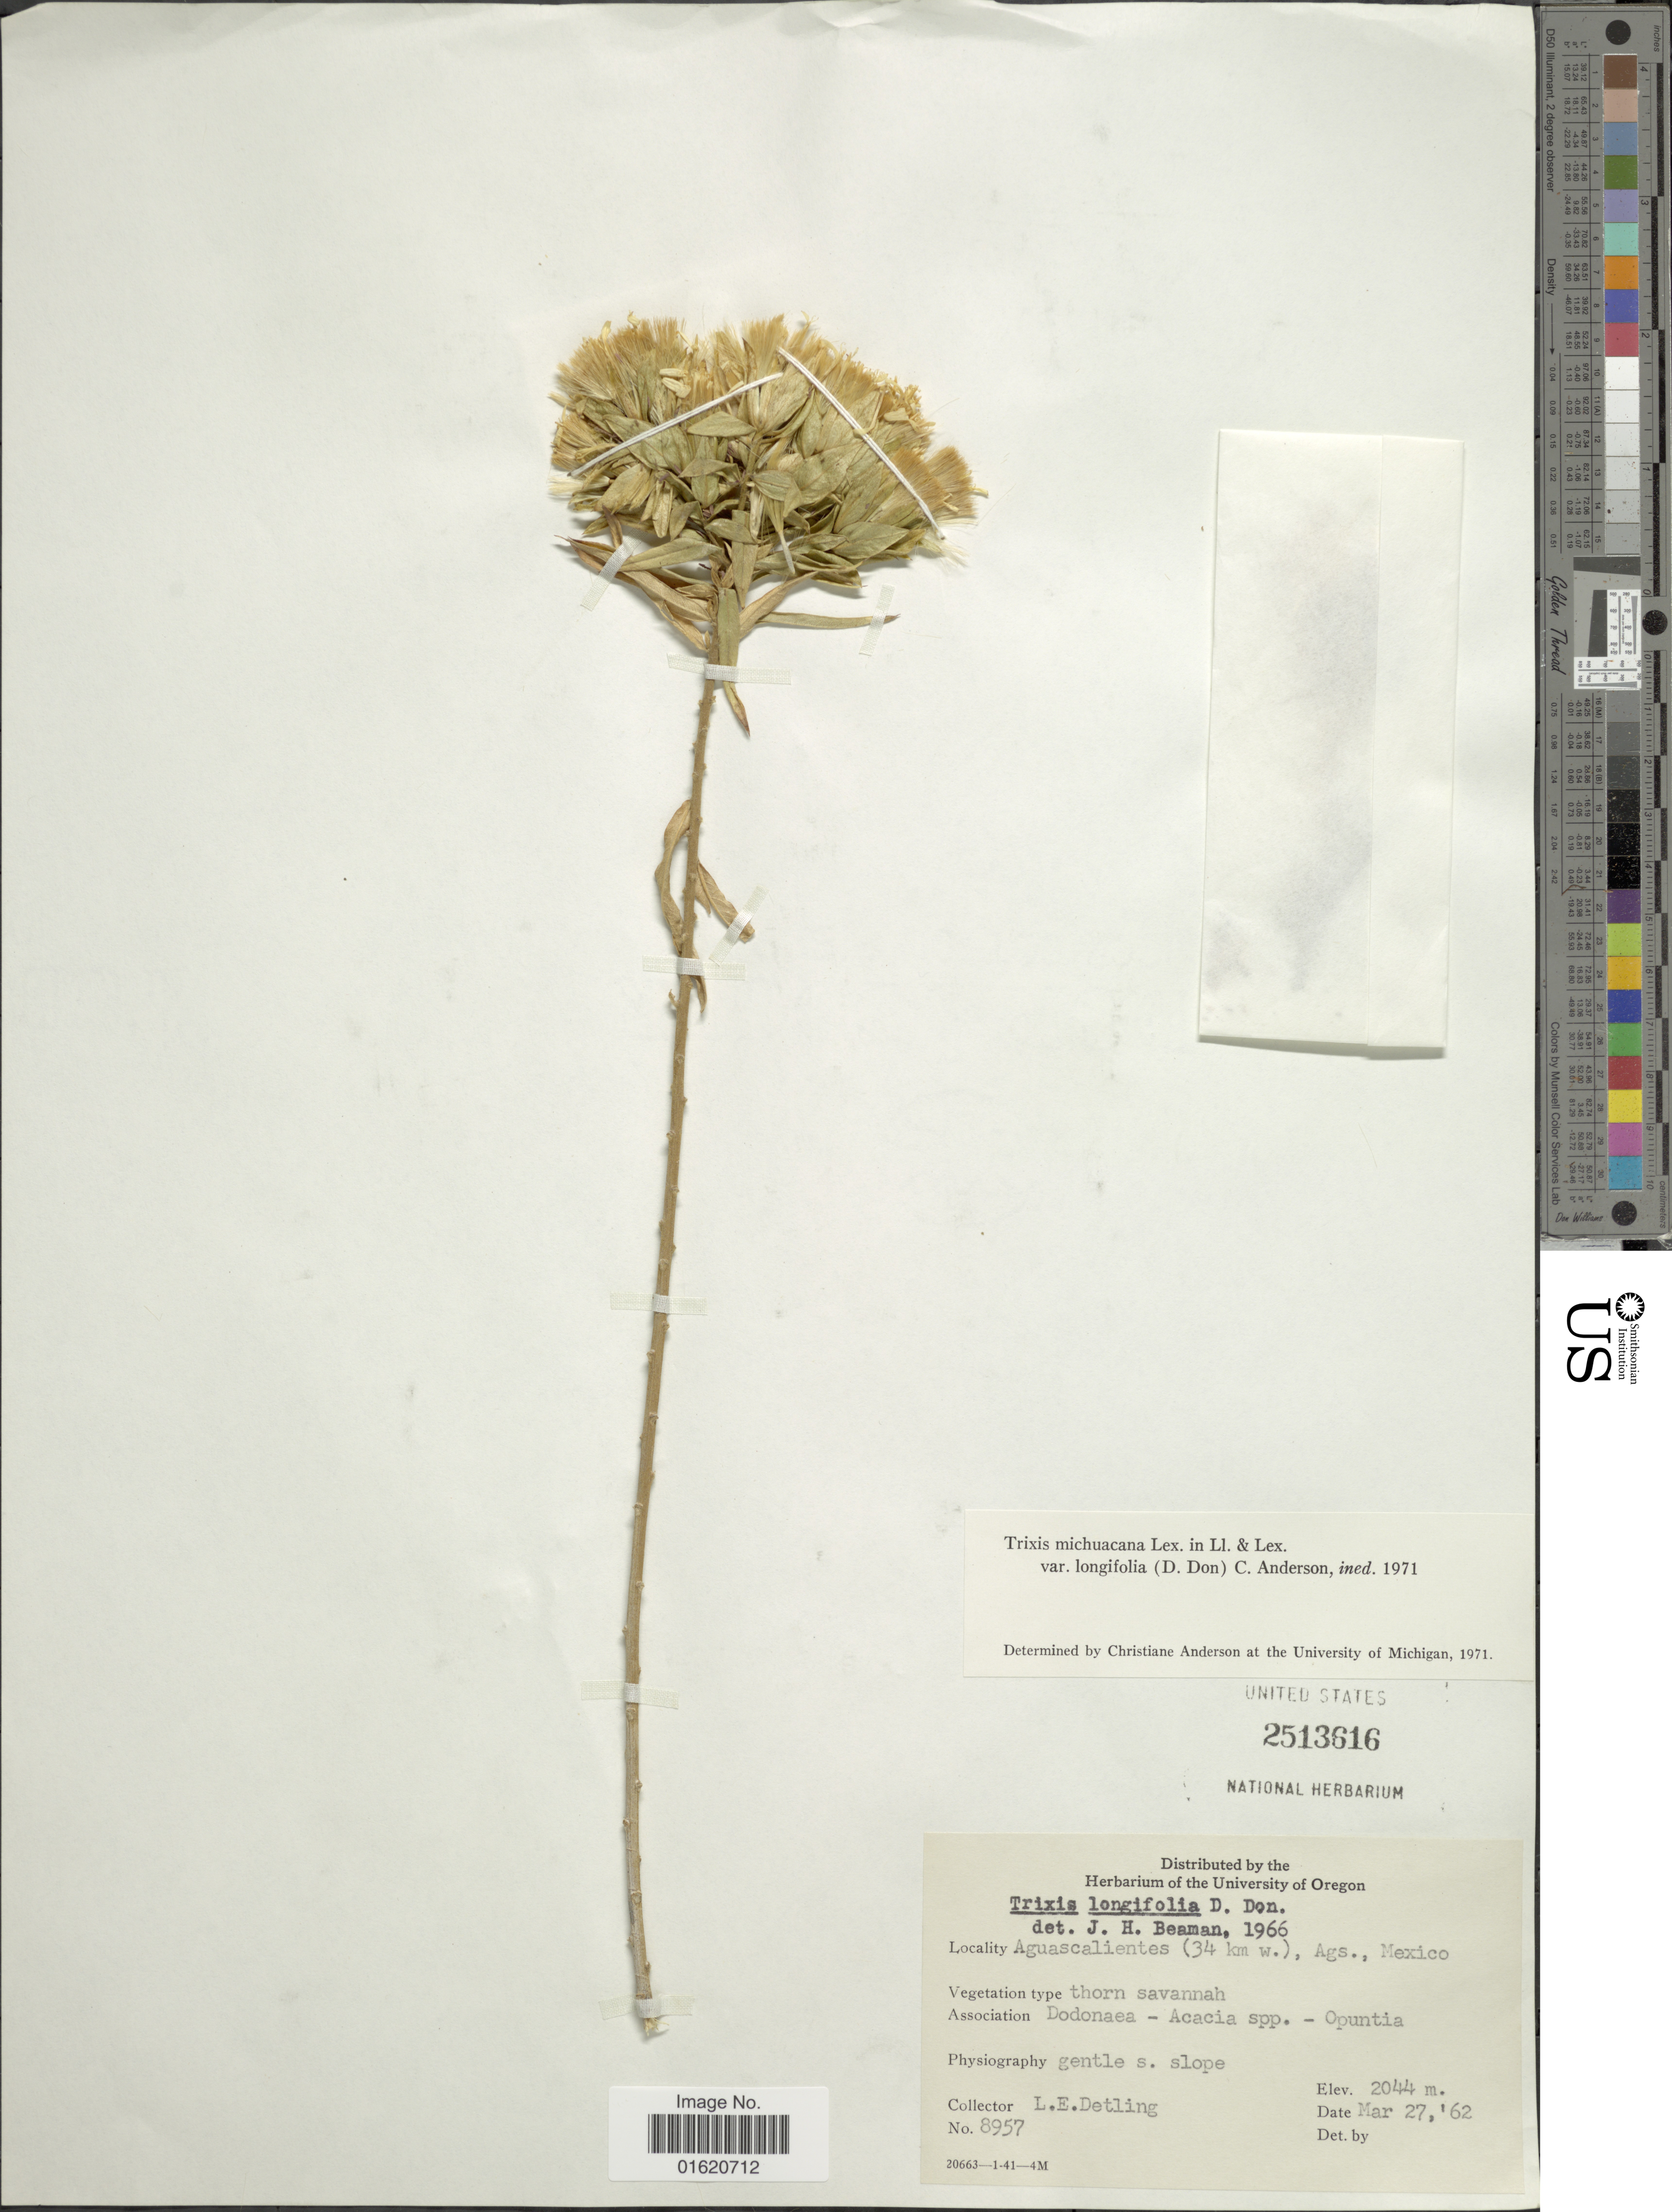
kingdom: Plantae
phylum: Tracheophyta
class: Magnoliopsida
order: Asterales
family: Asteraceae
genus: Trixis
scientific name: Trixis michuacana var. longifolia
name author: (D. Don) C.E. Anderson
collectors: L. E. Detling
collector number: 8957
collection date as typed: Transcribed d/m/y: 27/3/62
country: Mexico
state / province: Aguascalientes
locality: Aguascalientes (34 km w.), vehetation type thorn savannah, gentle s. slope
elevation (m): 2044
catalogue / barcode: US 2513616